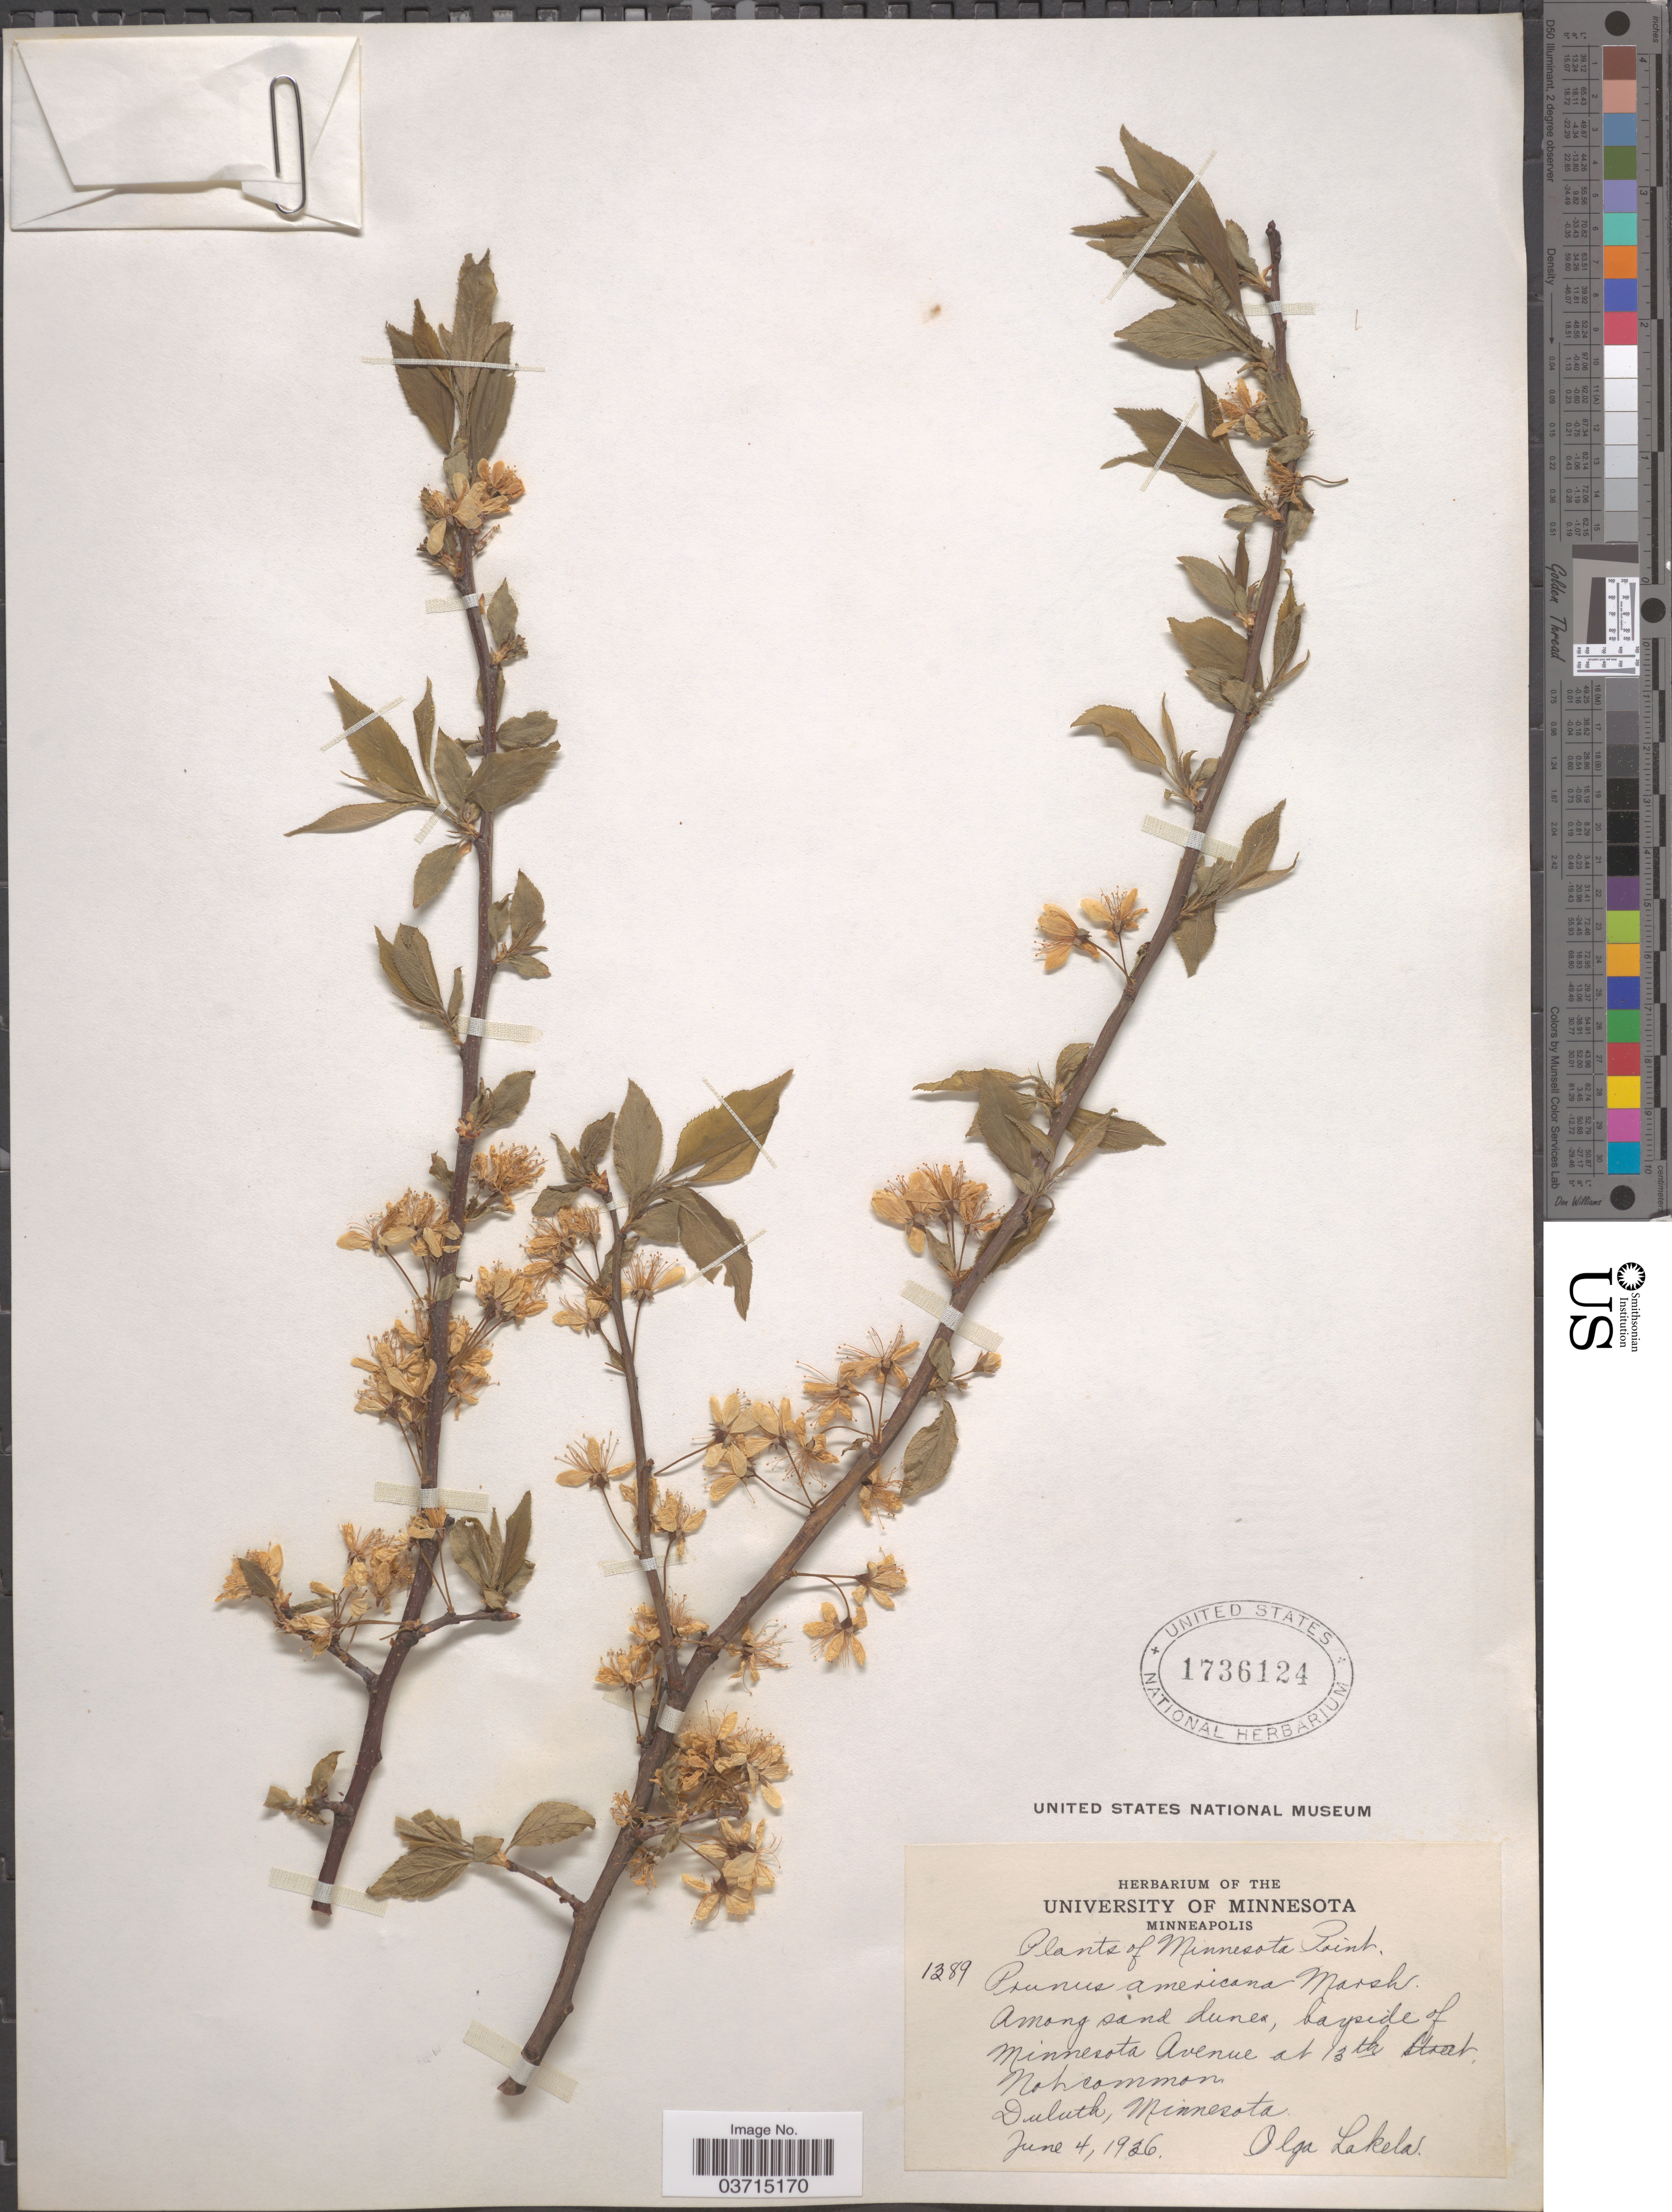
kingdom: Plantae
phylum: Tracheophyta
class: Magnoliopsida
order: Rosales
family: Rosaceae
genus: Prunus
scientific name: Prunus americana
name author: Marshall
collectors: O. K. Lakela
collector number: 1289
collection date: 1926-06-04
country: United States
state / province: Minnesota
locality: Minnesota Point. Bayside of Minnesota Avenue at 13th Street. Duluth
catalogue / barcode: US 1736124